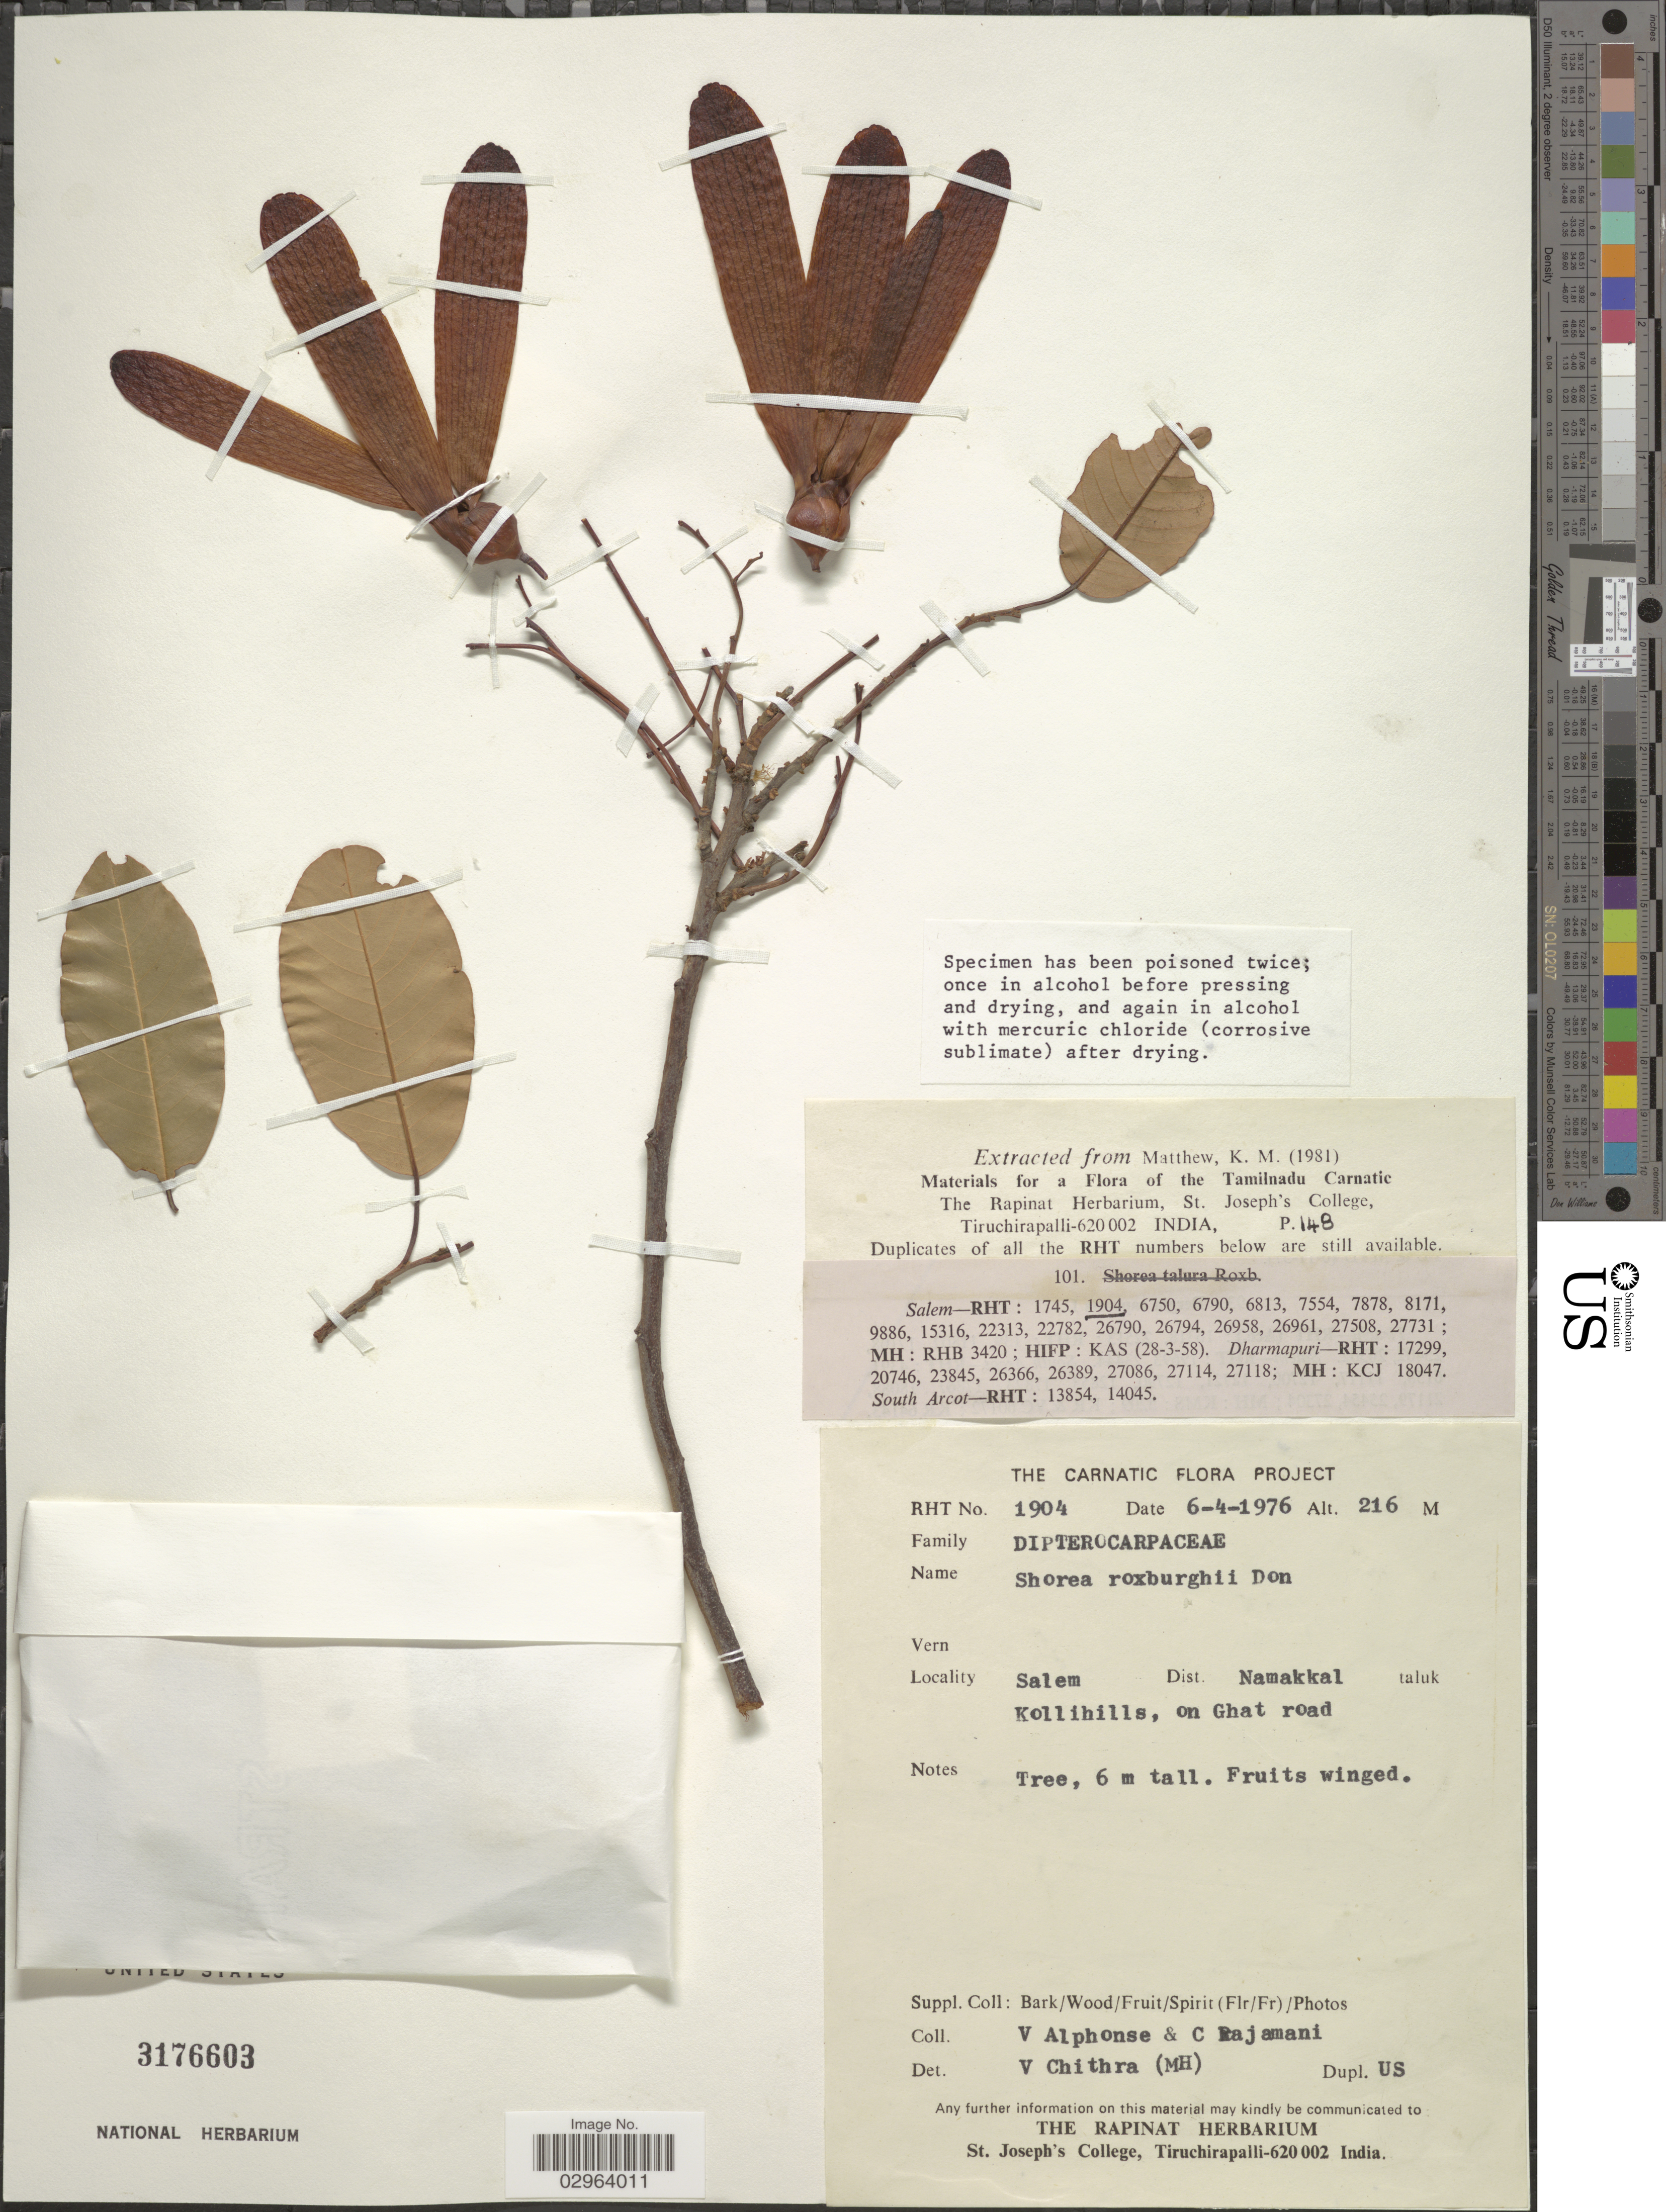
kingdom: Plantae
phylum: Tracheophyta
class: Magnoliopsida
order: Malvales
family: Dipterocarpaceae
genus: Anthoshorea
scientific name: Anthoshorea roxburghii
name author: (G. Don) P.S. Ashton & J. Heck.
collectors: V. Alphonse & C. Rajamani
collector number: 1904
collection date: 1976-04-06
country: India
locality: Salem, Dist. Namakkal taluk, Kollihills, on Ghat road.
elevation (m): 216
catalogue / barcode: US 3176603